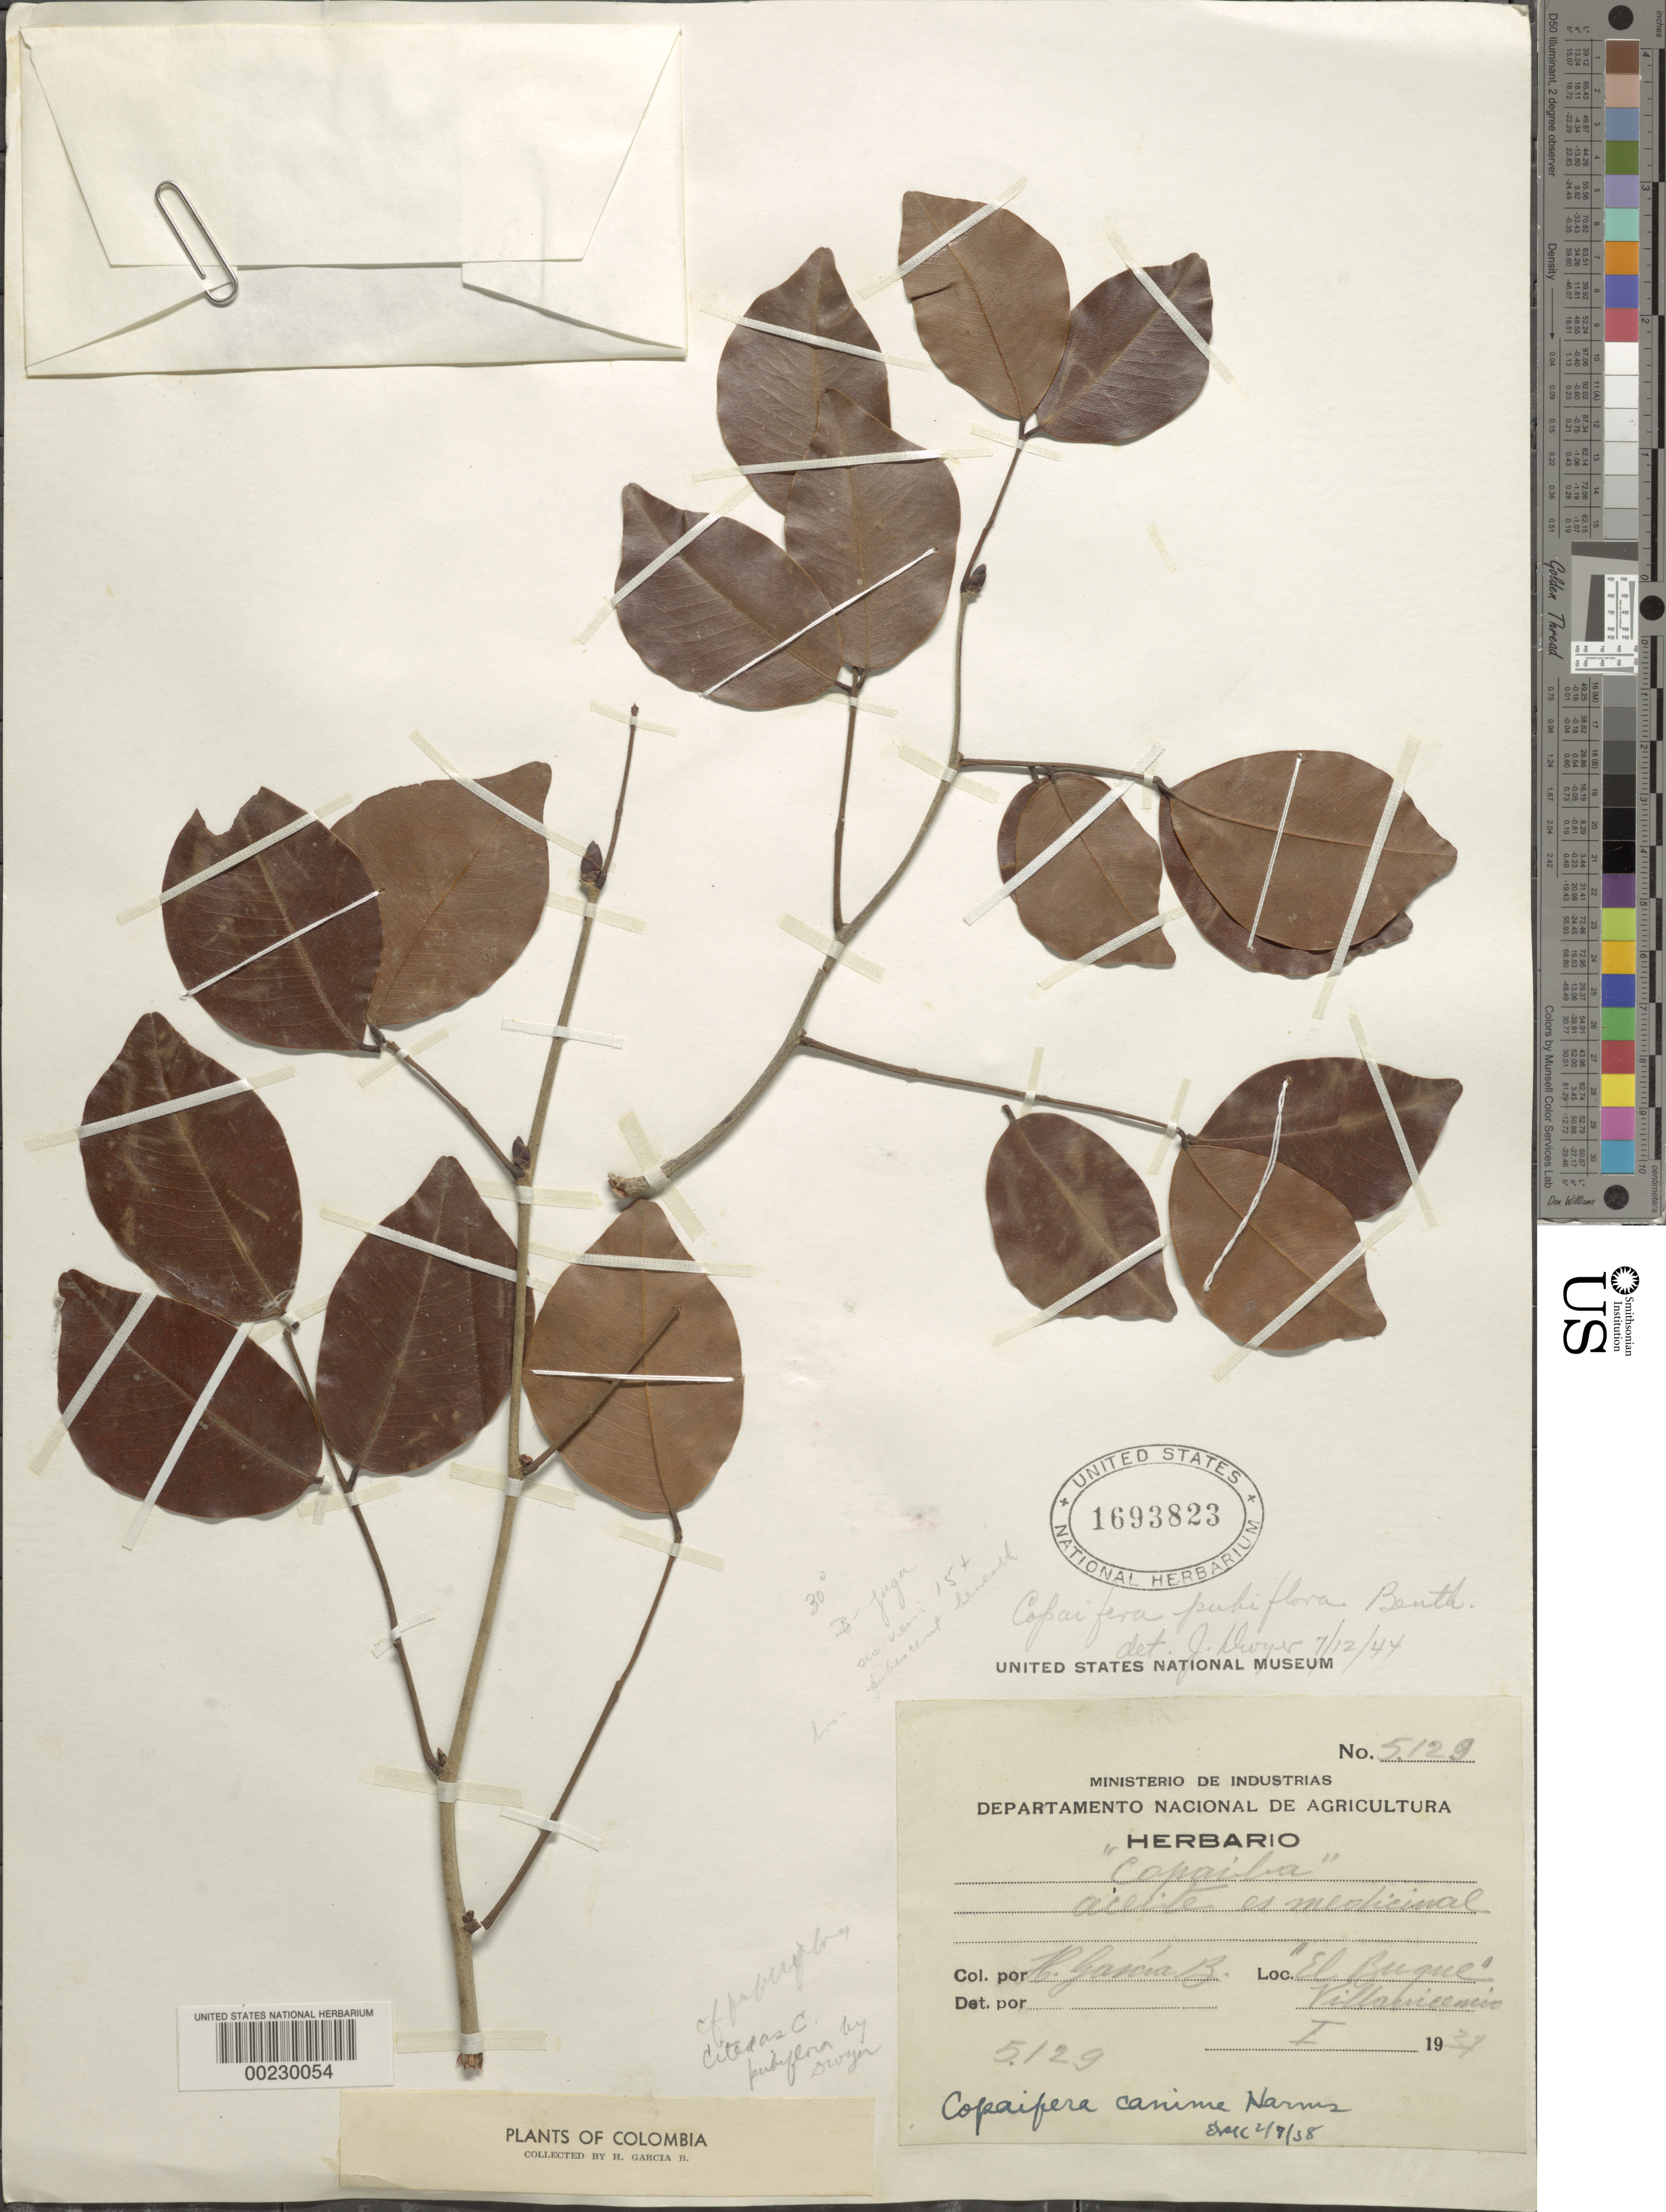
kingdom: Plantae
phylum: Tracheophyta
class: Magnoliopsida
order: Fabales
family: Fabaceae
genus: Copaifera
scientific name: Copaifera pubiflora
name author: Benth.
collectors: H. Garcia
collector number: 5129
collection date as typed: Jan 1937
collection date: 1937-01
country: Colombia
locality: "el buque"; Villamicemio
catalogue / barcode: US 1693823